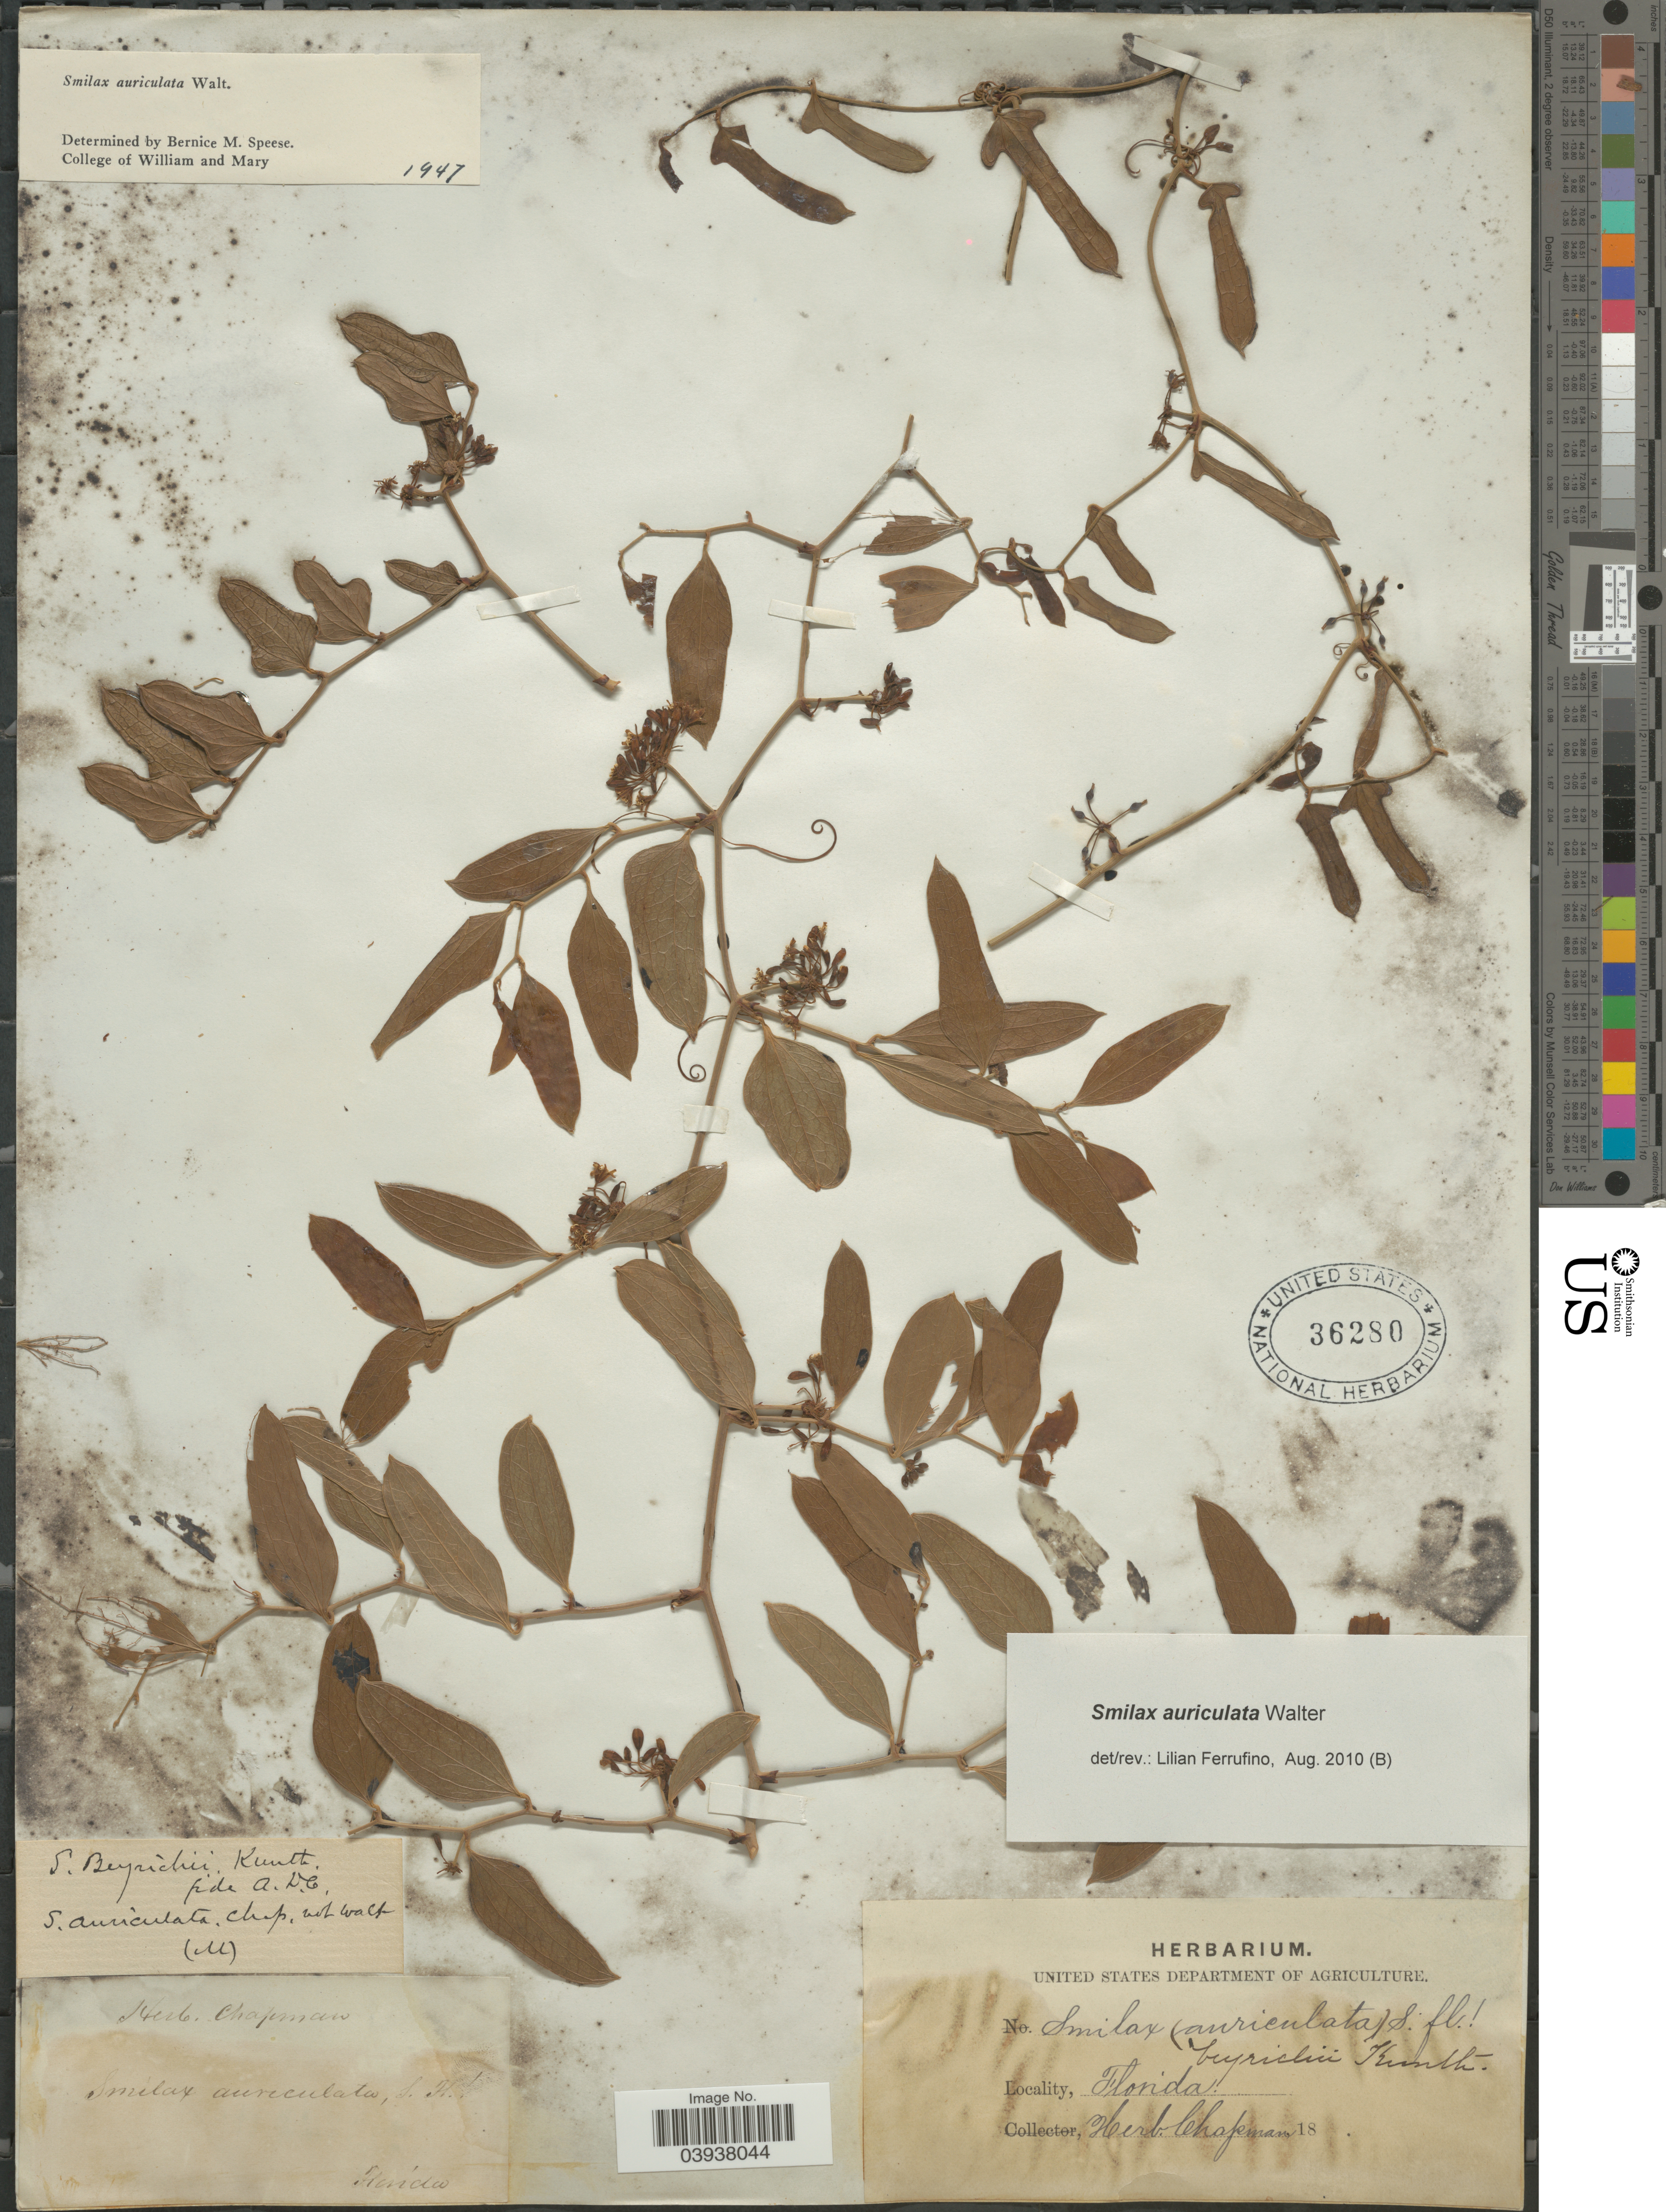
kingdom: Plantae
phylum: Tracheophyta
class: Liliopsida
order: Liliales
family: Smilacaceae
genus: Smilax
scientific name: Smilax auriculata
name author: Walter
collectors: ex herb. Chapman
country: United States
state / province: Florida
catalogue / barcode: US 36280